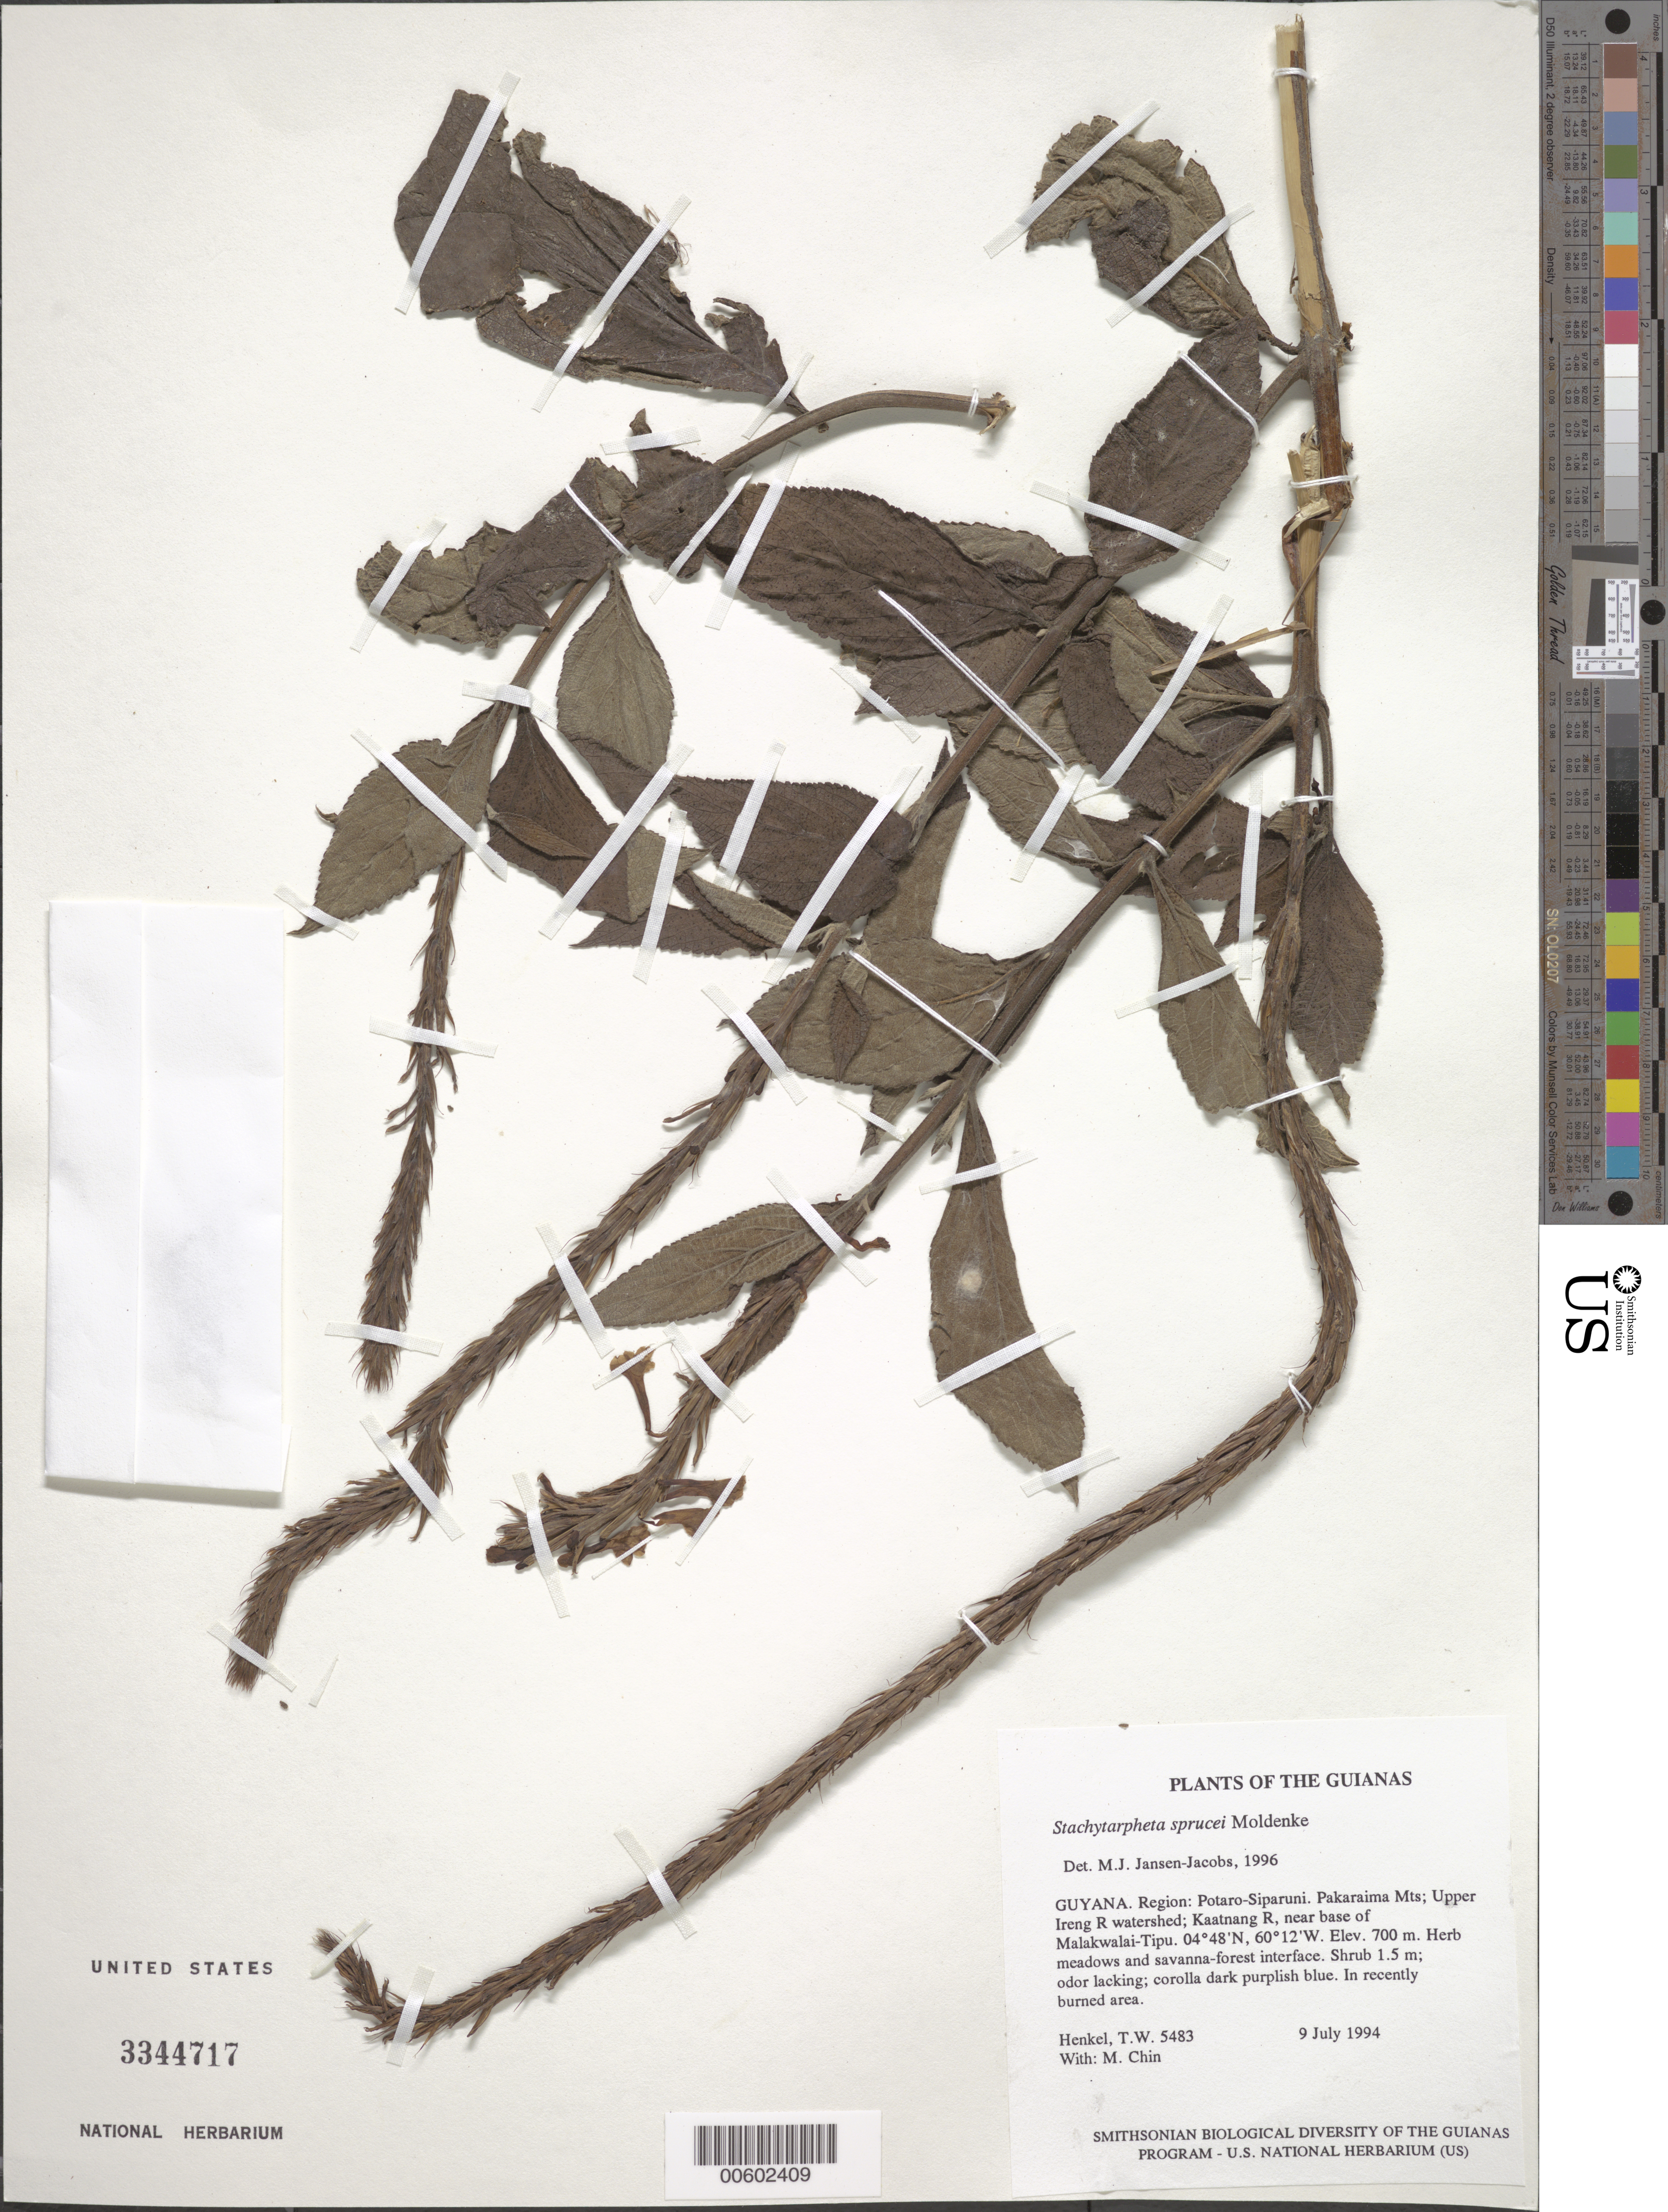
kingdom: Plantae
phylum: Tracheophyta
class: Magnoliopsida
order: Lamiales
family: Verbenaceae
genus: Stachytarpheta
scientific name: Stachytarpheta sprucei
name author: Moldenke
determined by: Jansen-Jacobs, M. J., (U), Nationaal Herbarium Nederland, Utrecht University branch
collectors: T. Henkel & M. Chin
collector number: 5483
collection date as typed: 9 July 1994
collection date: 1994-07-09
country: Guyana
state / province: Potaro-Siparuni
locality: Pakaraima Mts; Upper Ireng R watershed; Kaatnang R, near base of Malakwalai-Tipu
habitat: Herb meadows and savanna-forest interface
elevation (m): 700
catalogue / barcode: US 3344717